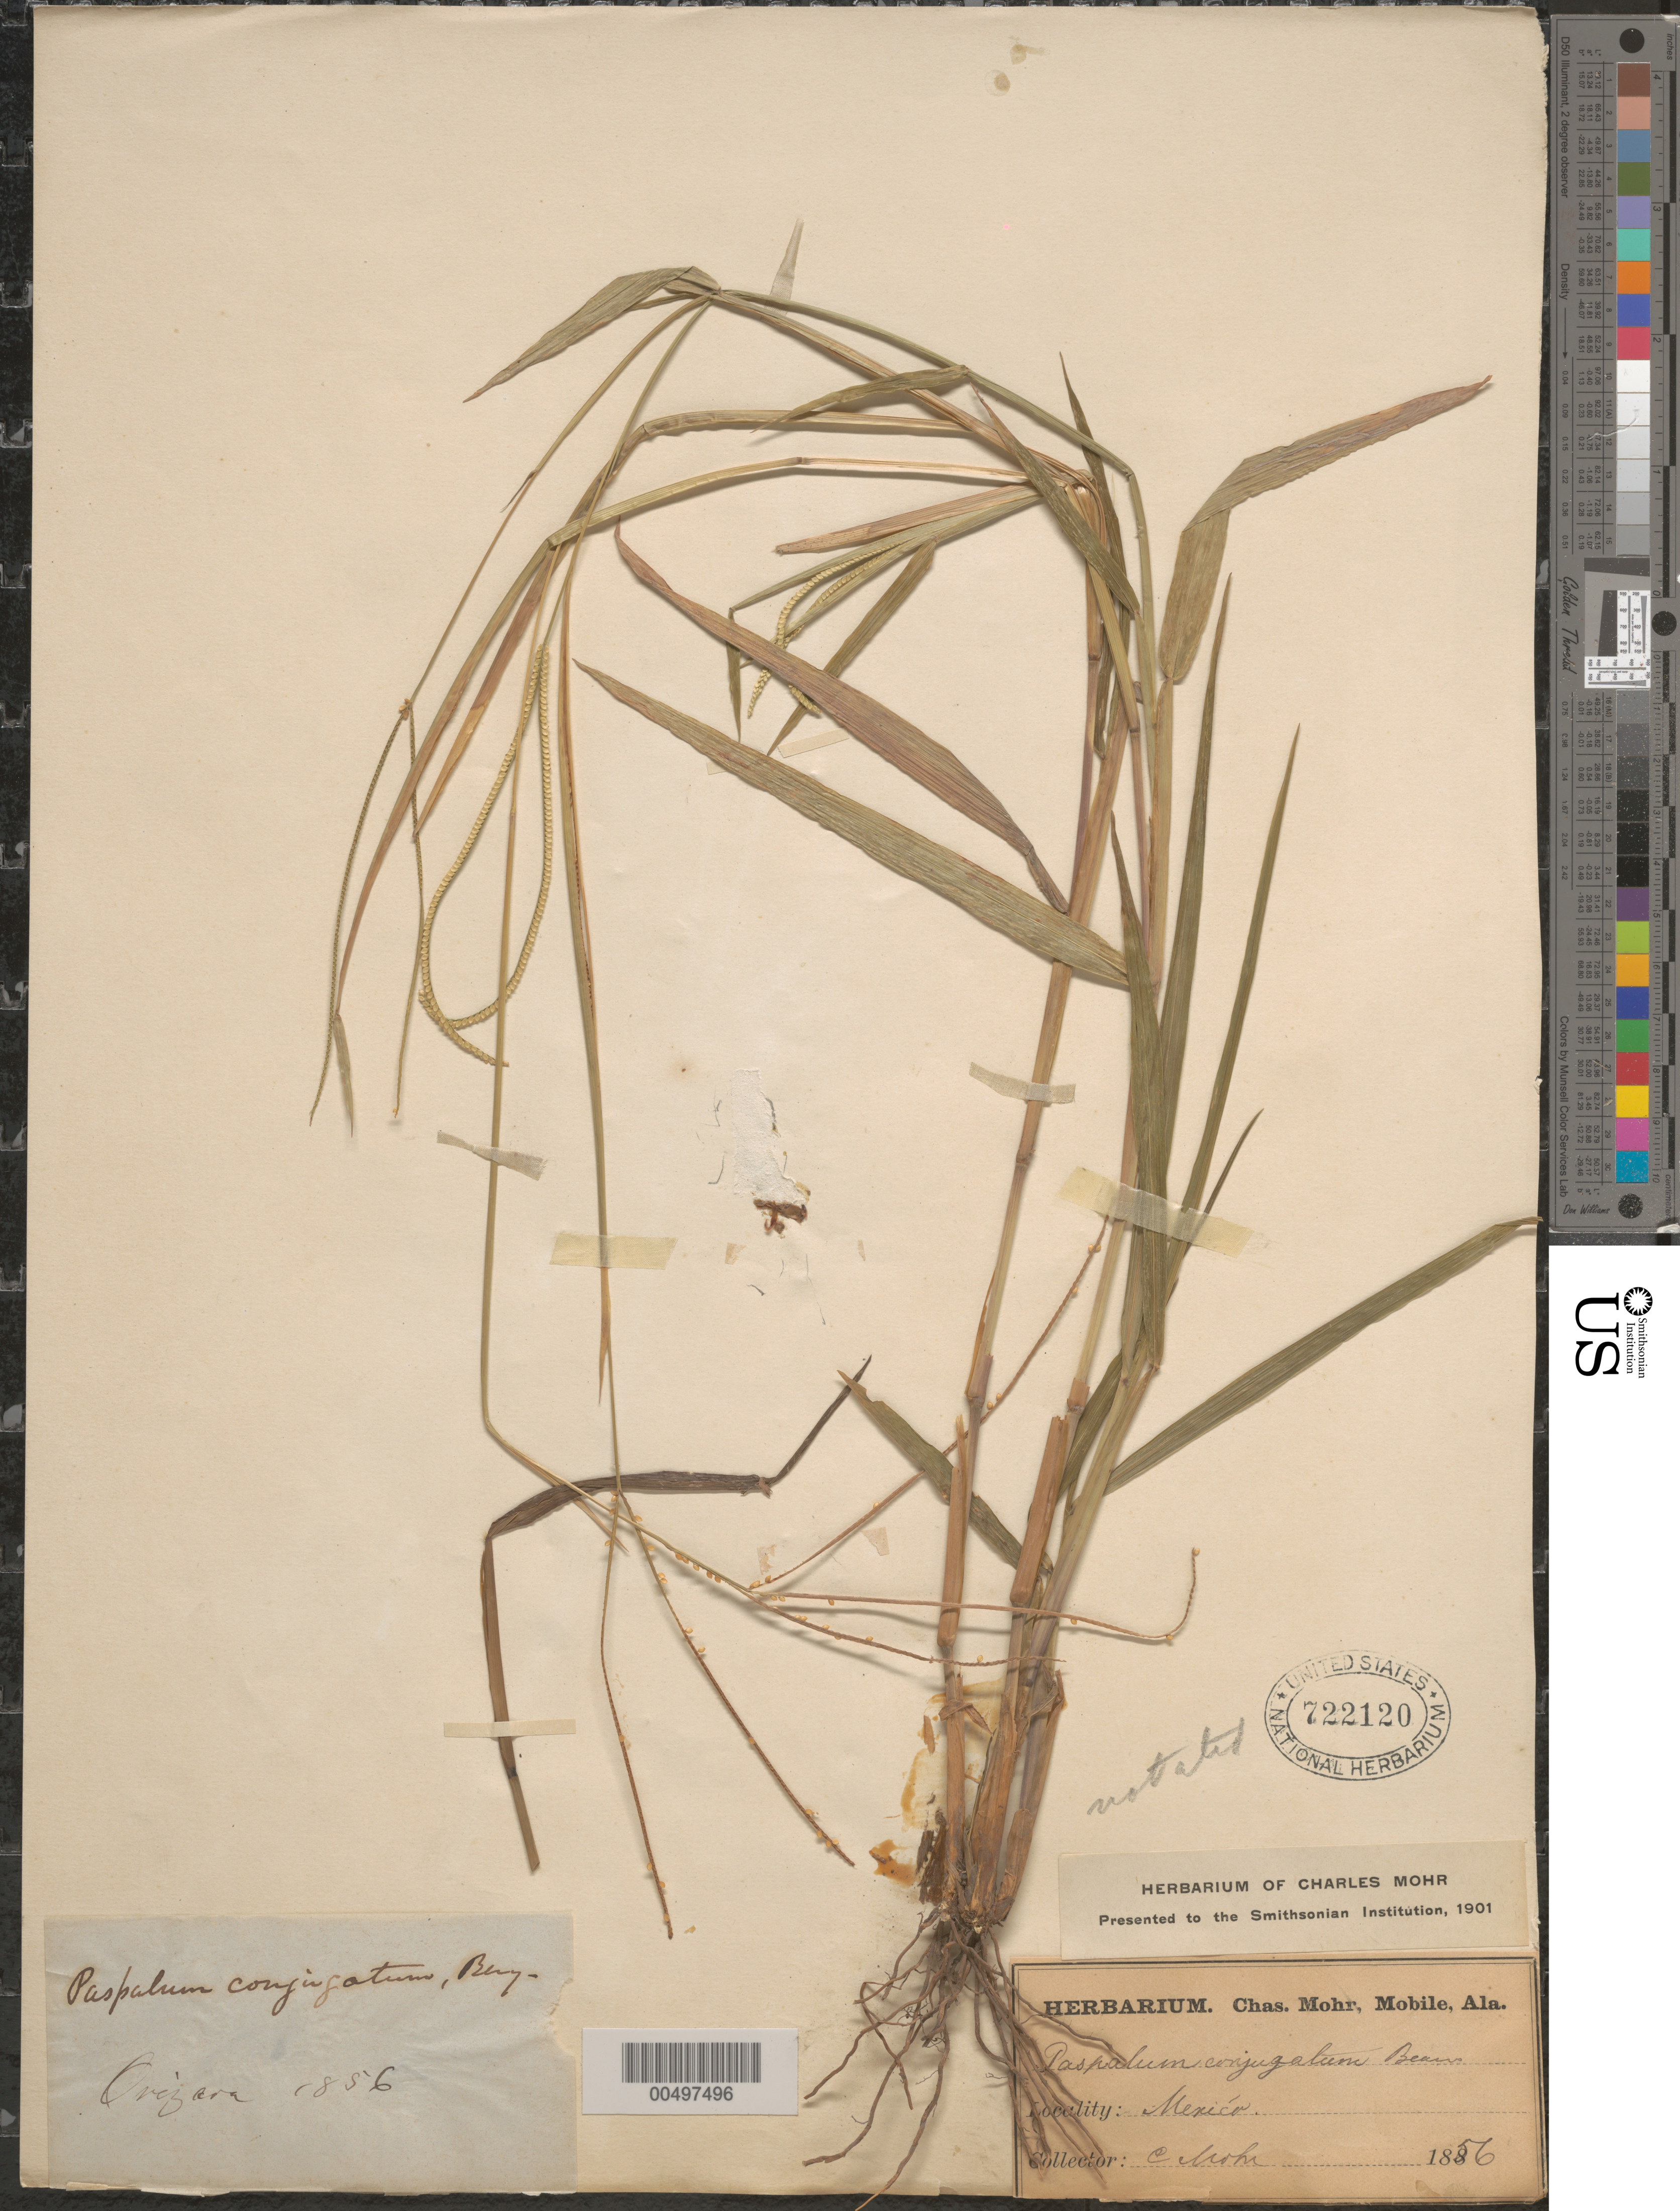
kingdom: Plantae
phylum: Tracheophyta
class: Liliopsida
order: Poales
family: Poaceae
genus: Paspalum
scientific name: Paspalum conjugatum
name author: P.J. Bergius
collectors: C. T. Mohr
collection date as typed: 1856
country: Mexico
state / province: Veracruz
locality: Orizaba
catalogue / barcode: US 722120